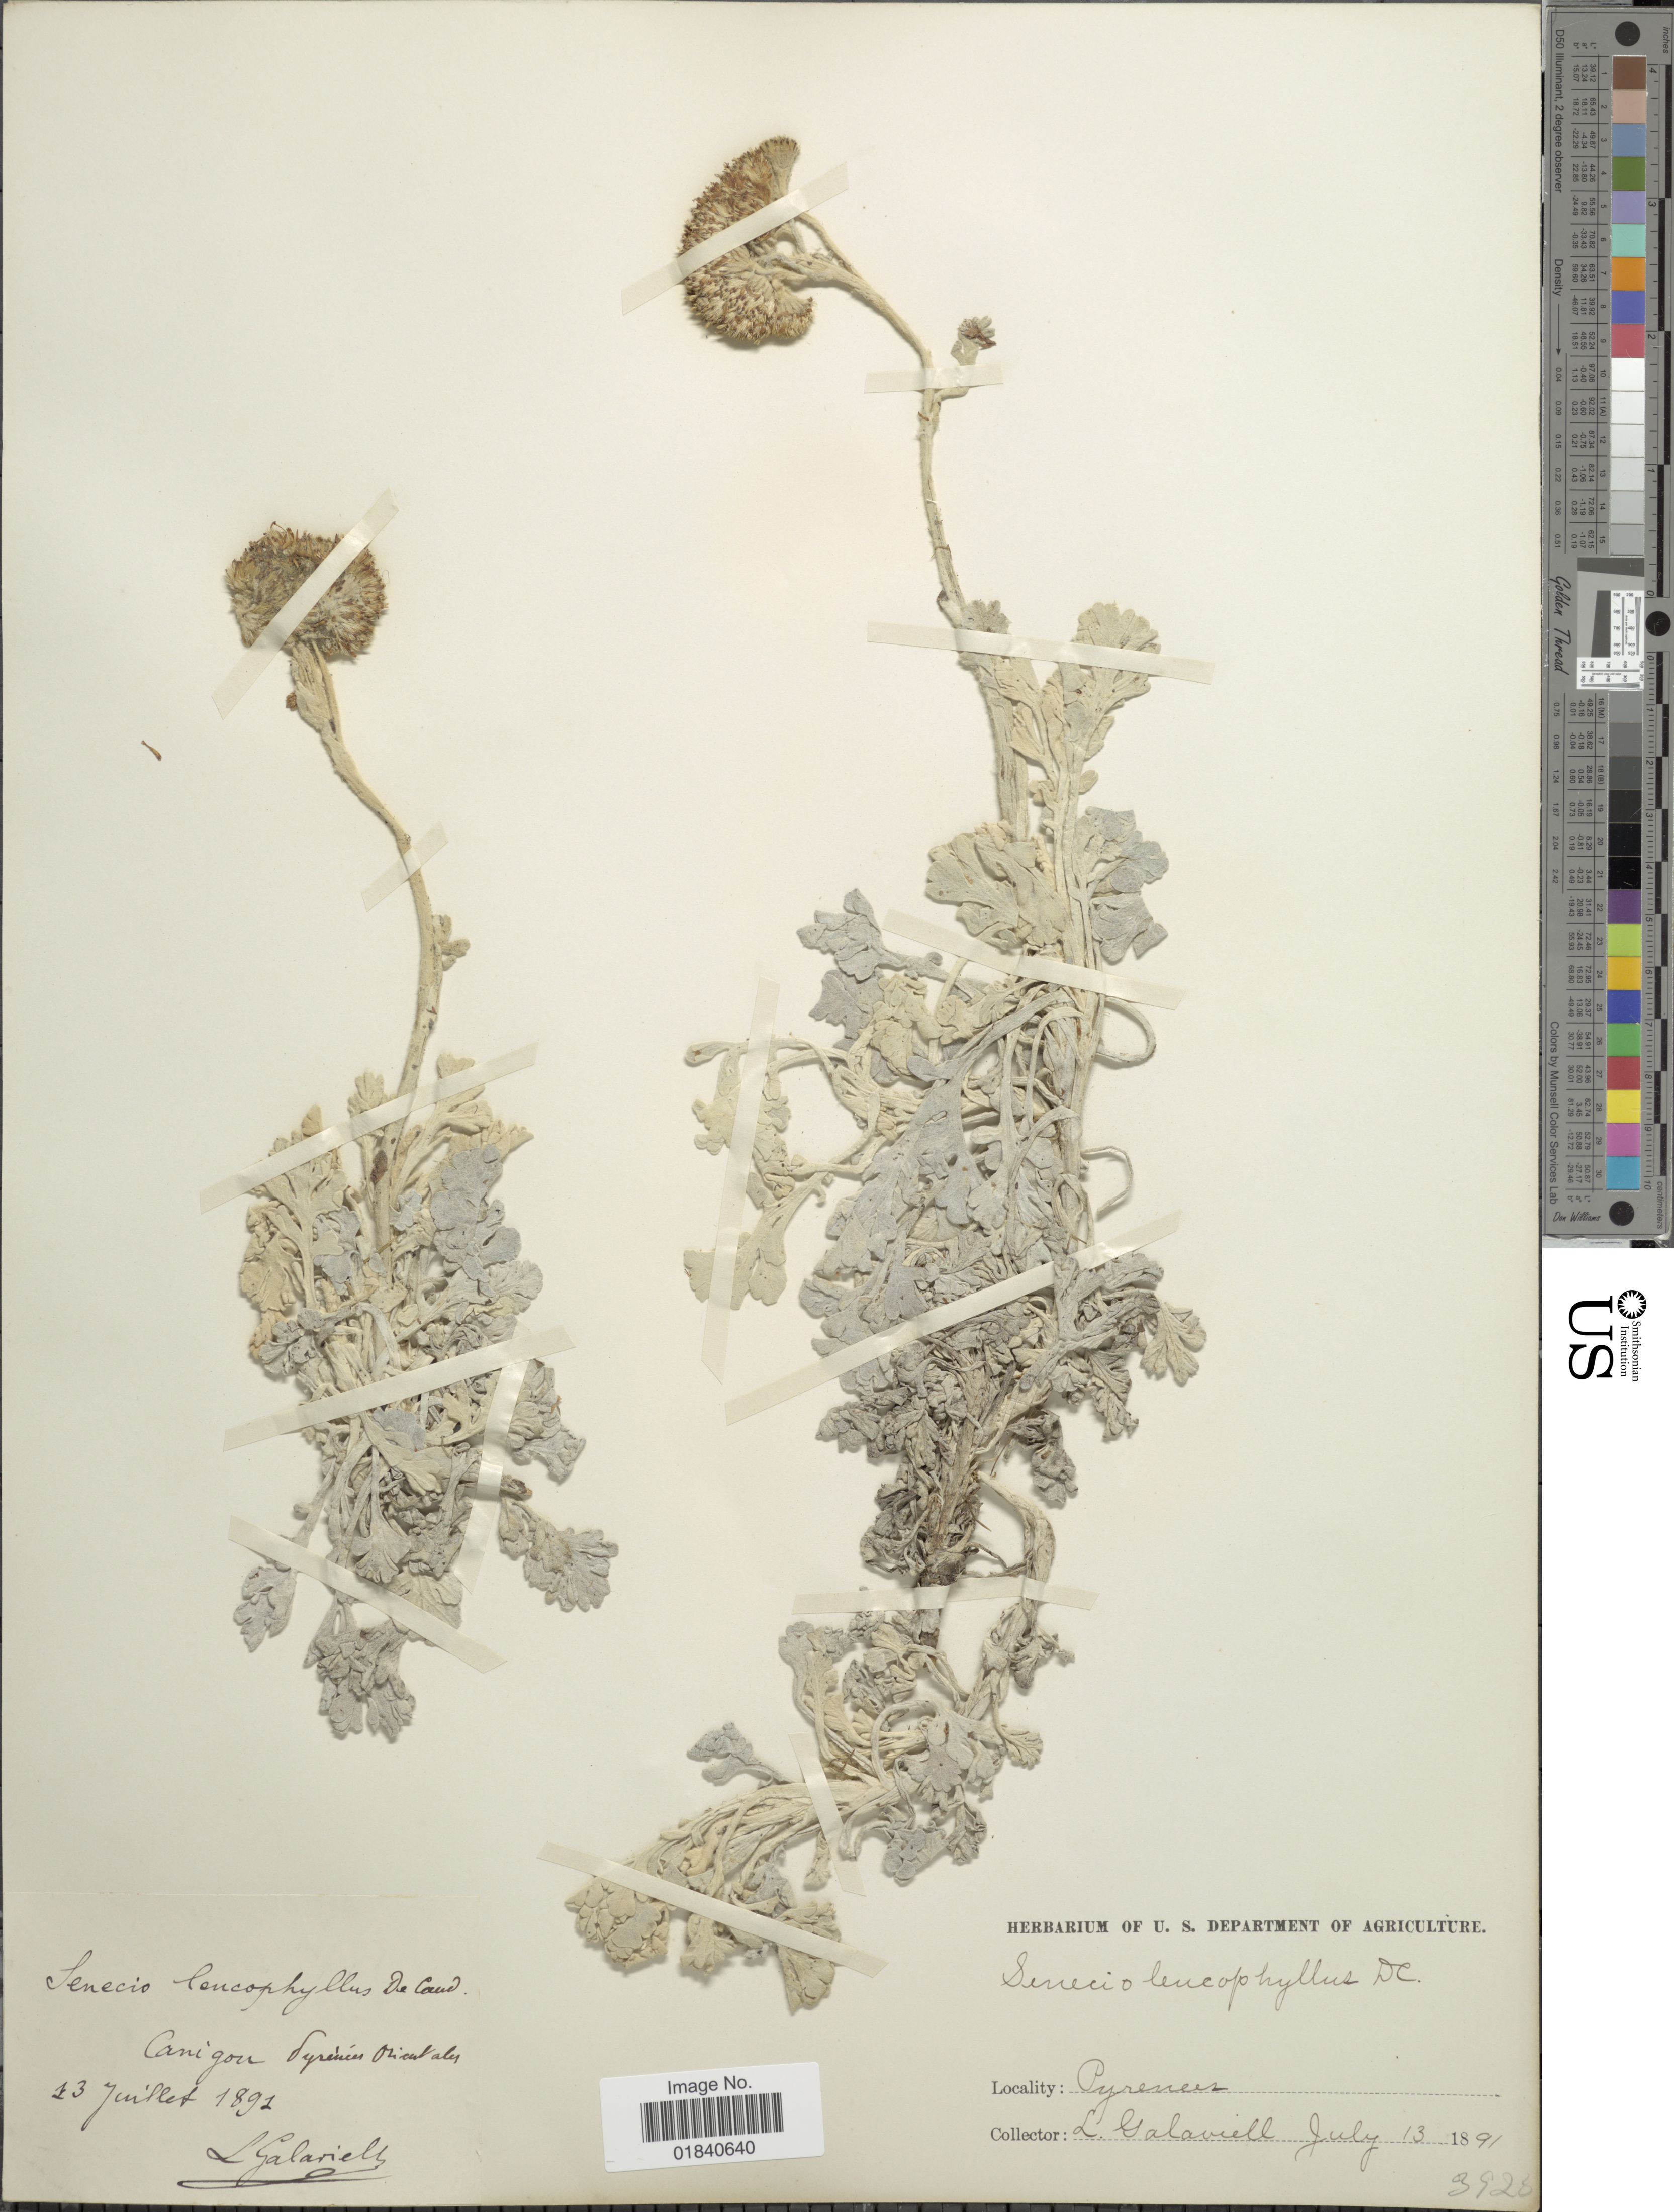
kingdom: Plantae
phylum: Tracheophyta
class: Magnoliopsida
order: Asterales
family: Asteraceae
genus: Jacobaea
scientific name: Jacobaea leucophylla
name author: (DC.) Pelser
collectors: L. Galaviell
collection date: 1891-07-13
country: France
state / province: Occitanie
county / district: Pyrénées-Orientales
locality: Canigou Pyrenees-Orientales